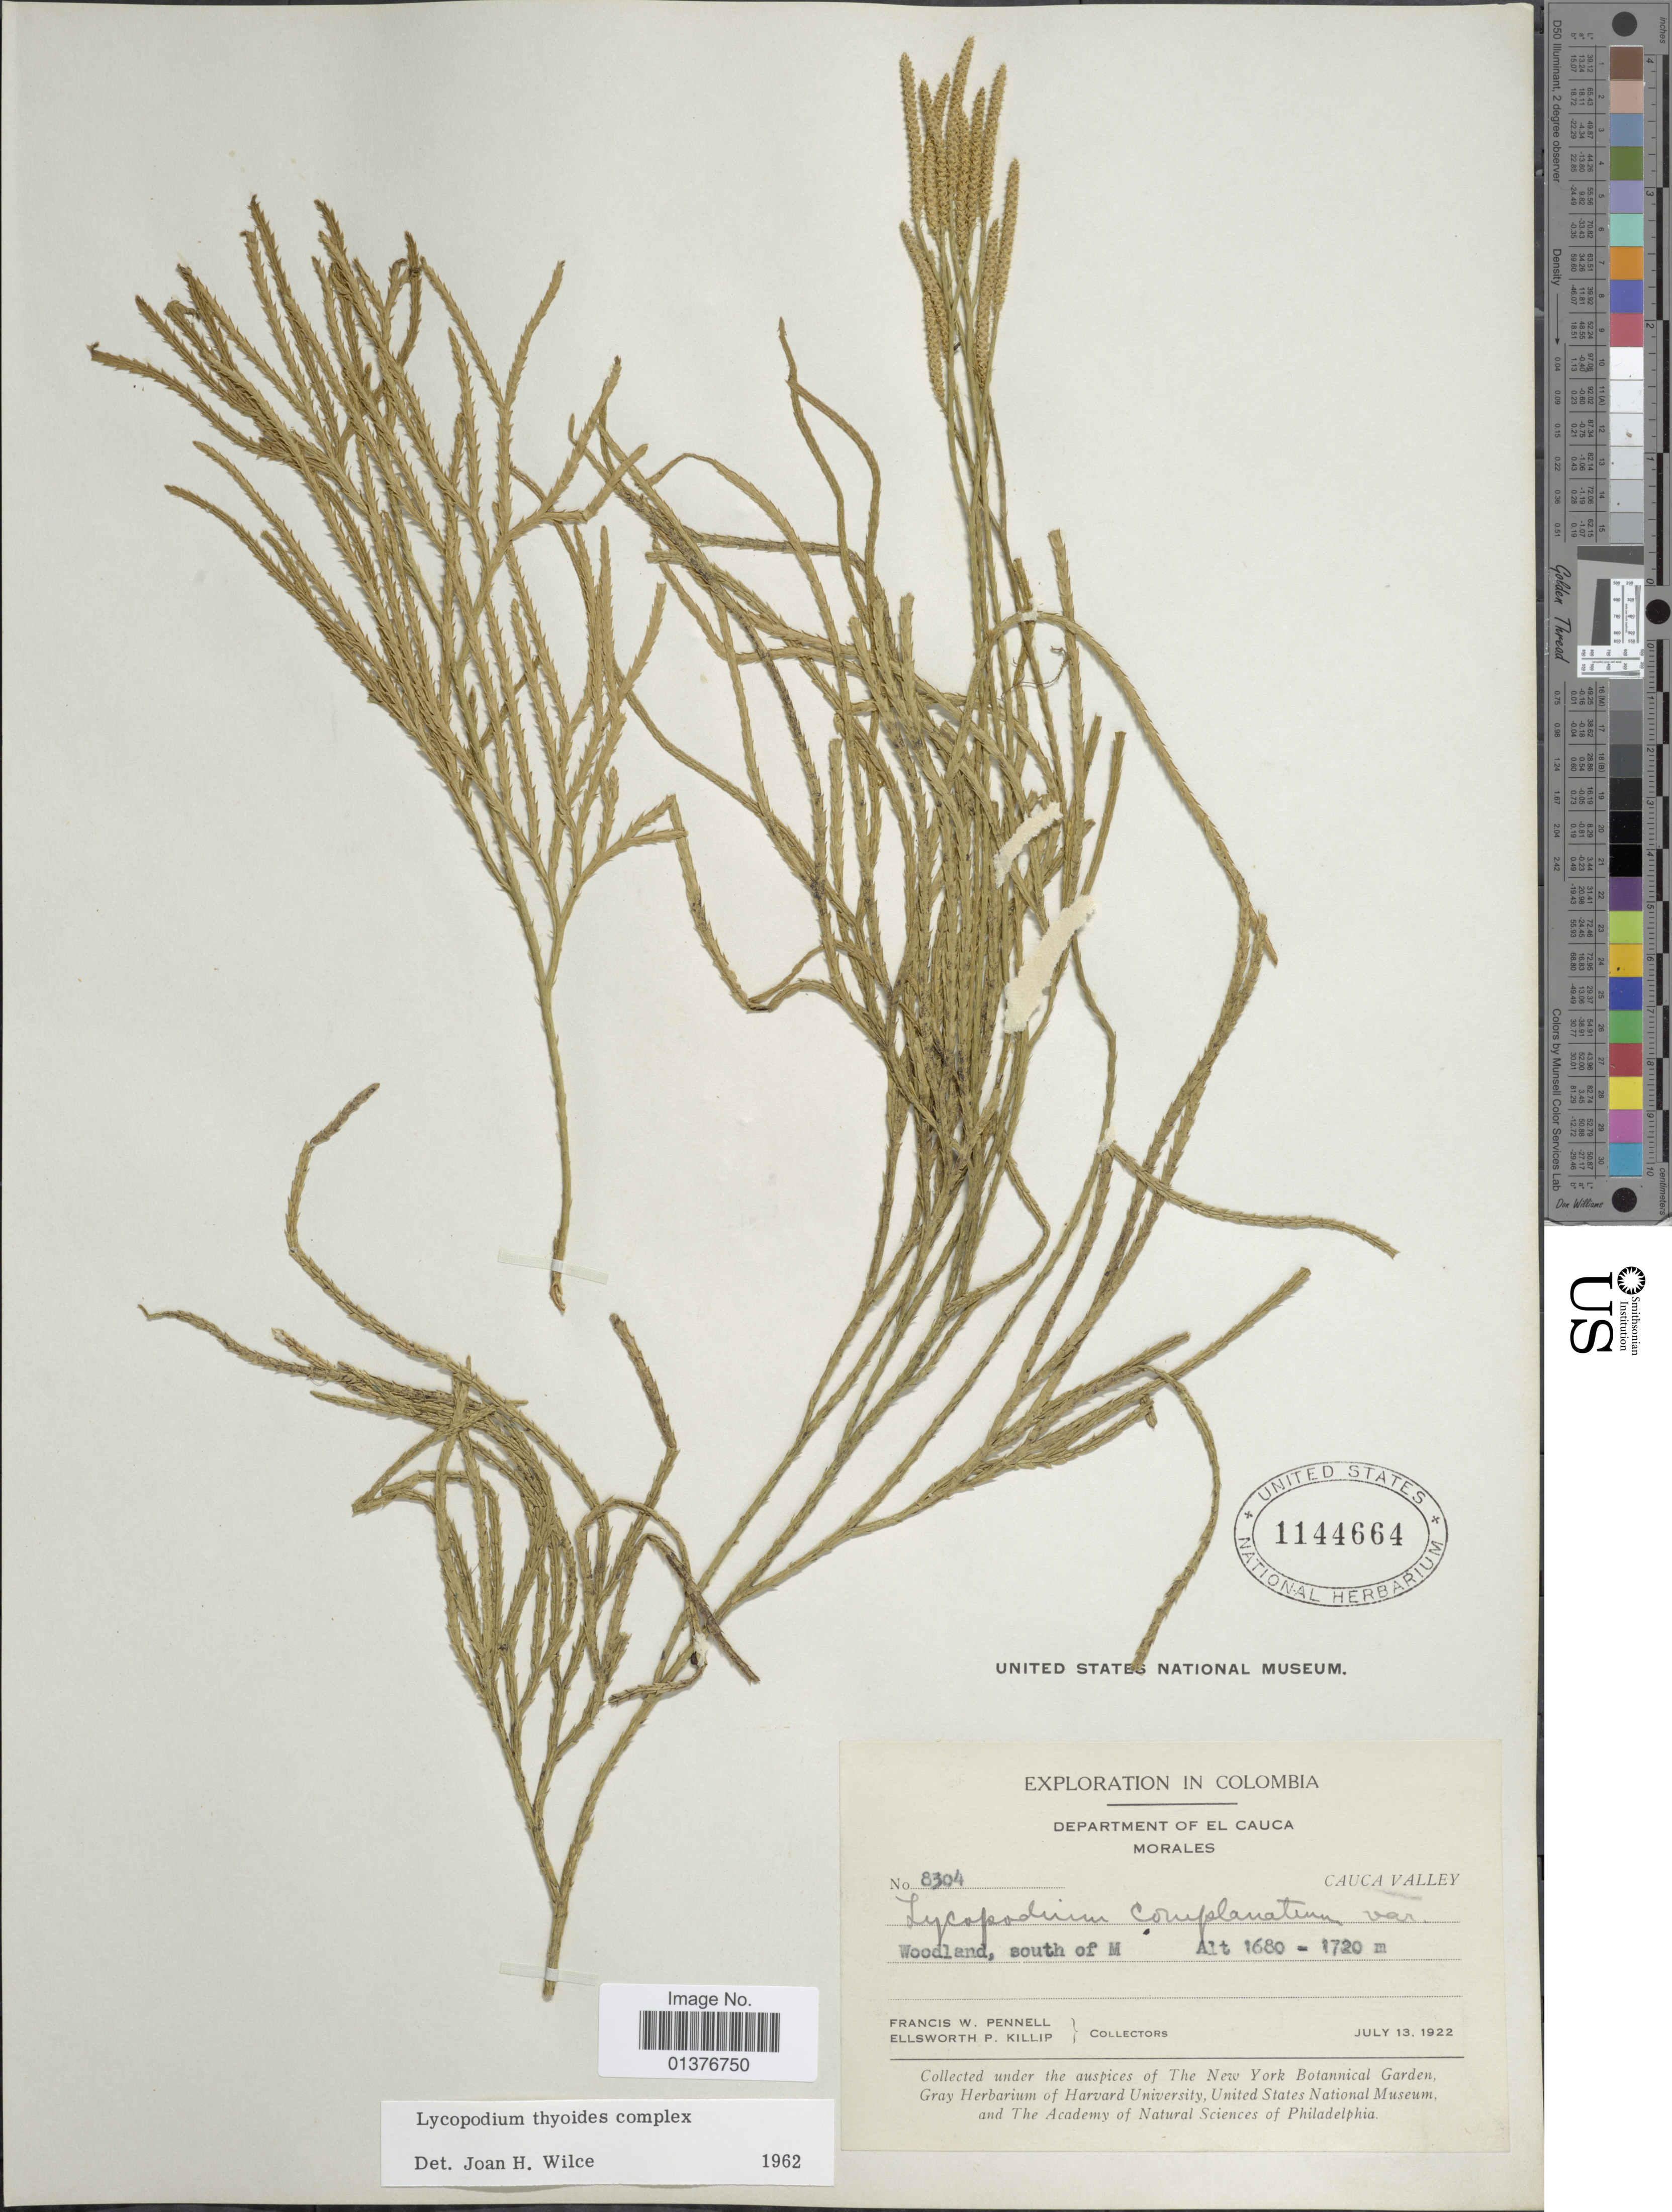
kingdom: Plantae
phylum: Tracheophyta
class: Lycopodiopsida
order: Lycopodiales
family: Lycopodiaceae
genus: Diphasiastrum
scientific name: Diphasiastrum thyoides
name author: (Humb. & Bonpl. ex Willd.) Holub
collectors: F. W. Pennell & E. P. Killip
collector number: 8304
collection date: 1922-07-13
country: Colombia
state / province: Cauca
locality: Morales, woodland, south of M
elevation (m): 1680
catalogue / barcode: US 1144664